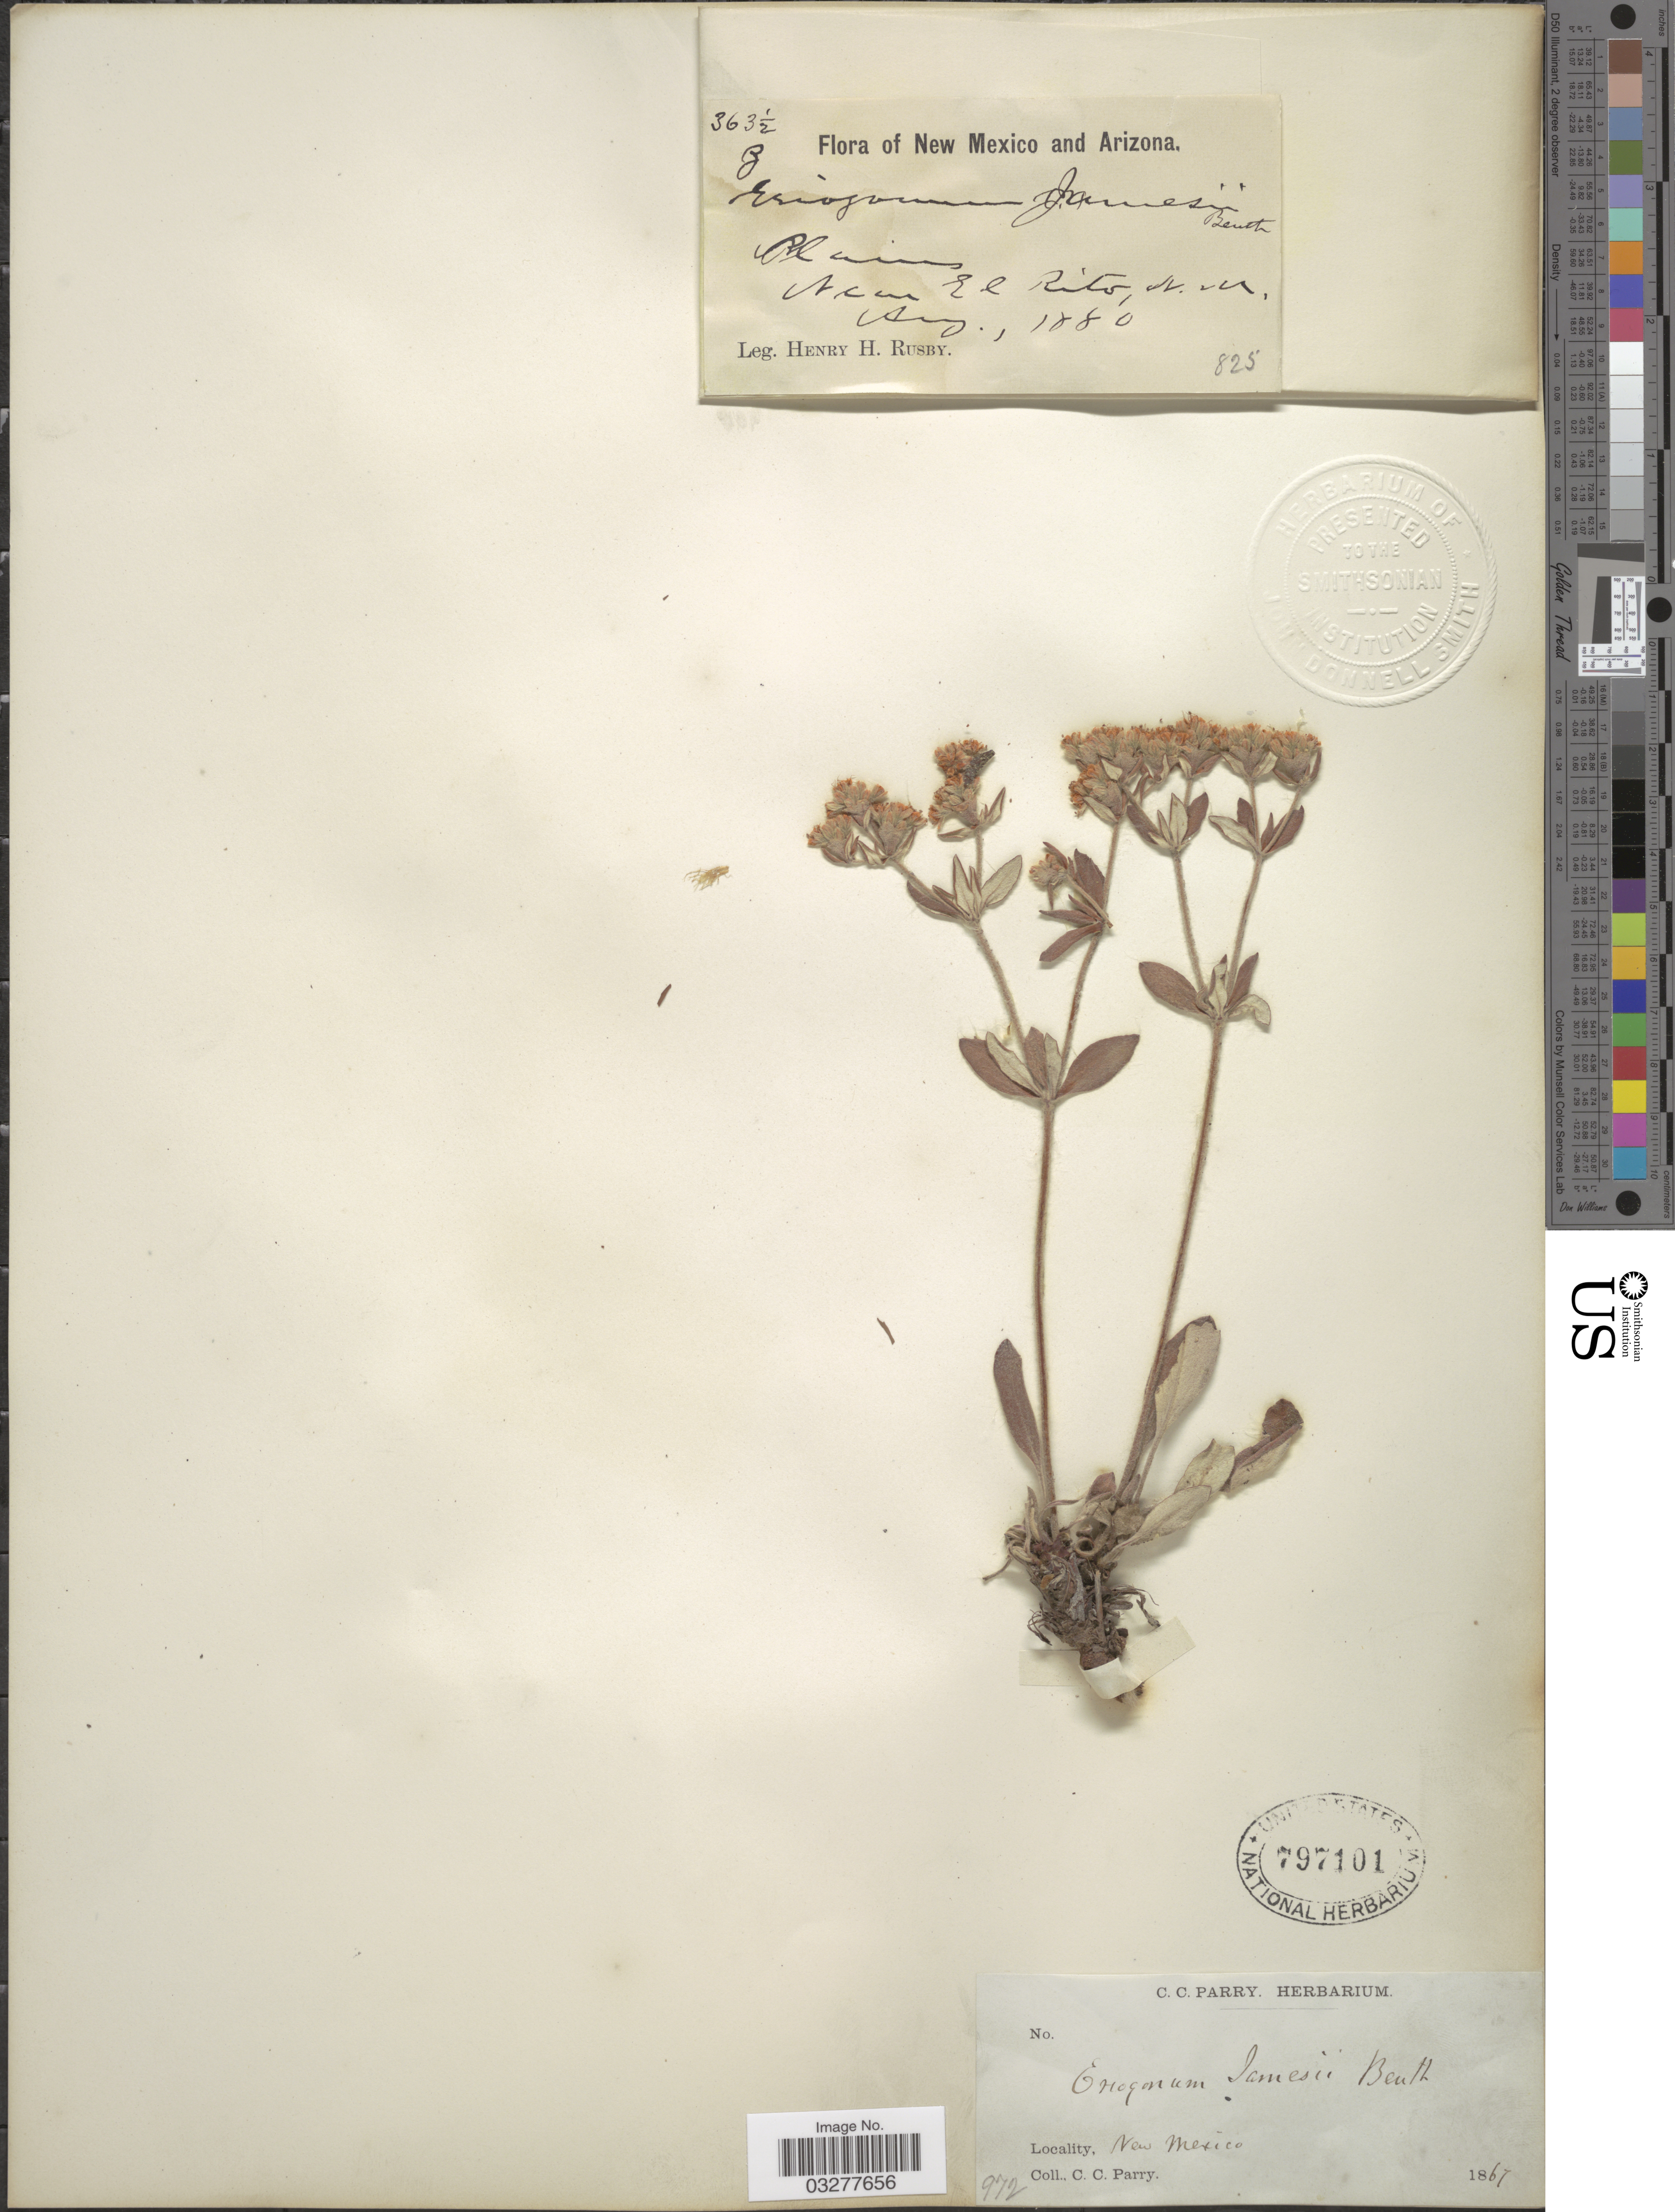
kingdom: Plantae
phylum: Tracheophyta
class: Magnoliopsida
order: Caryophyllales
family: Polygonaceae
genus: Eriogonum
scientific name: Eriogonum jamesii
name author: Benth.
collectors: H. H. Rusby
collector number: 363½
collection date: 1880-08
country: United States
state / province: New Mexico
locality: Near El Rito.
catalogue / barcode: US 797101-2